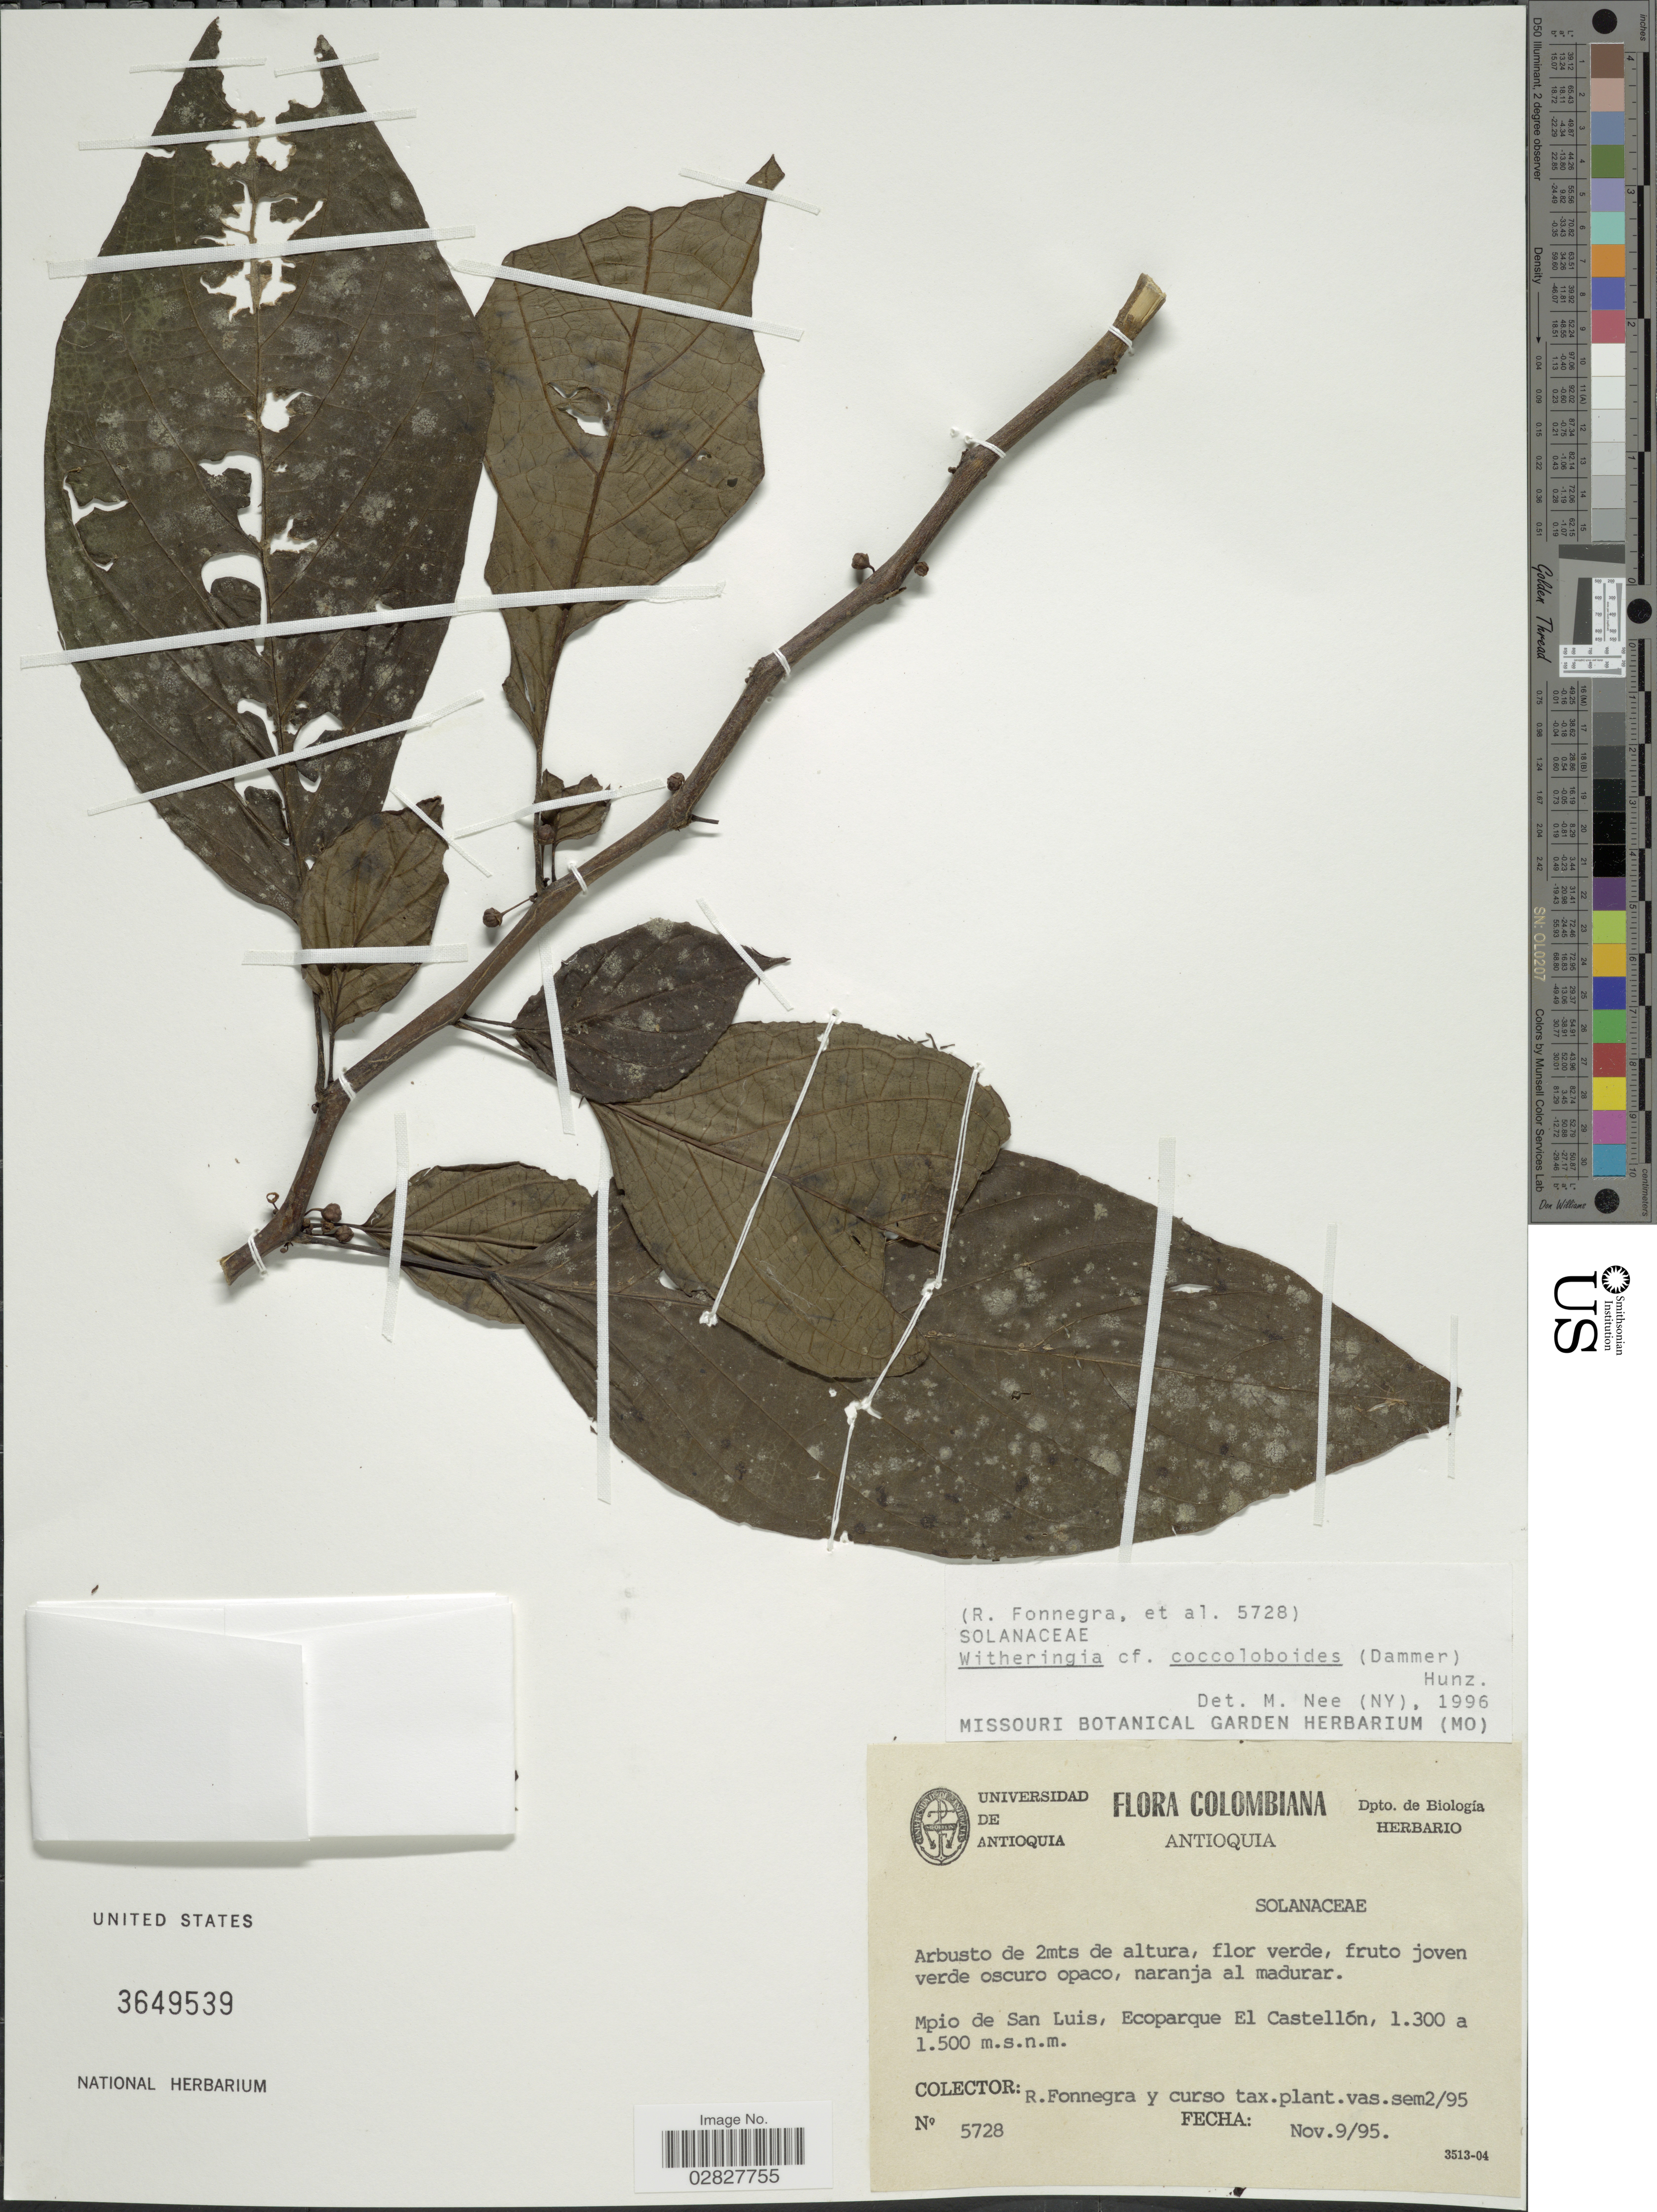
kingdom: Plantae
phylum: Tracheophyta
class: Magnoliopsida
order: Solanales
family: Solanaceae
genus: Witheringia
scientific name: Witheringia coccoloboides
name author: (Dammer) Hunz.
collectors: R. Fonnegra & Curso tax. plant. vas. sem. 2/95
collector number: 5728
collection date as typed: Transcribed d/m/y: 9/11/95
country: Colombia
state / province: Antioquia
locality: Mpio de San Luis, Ecoparque El Castellón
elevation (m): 1300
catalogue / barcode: US 3649539